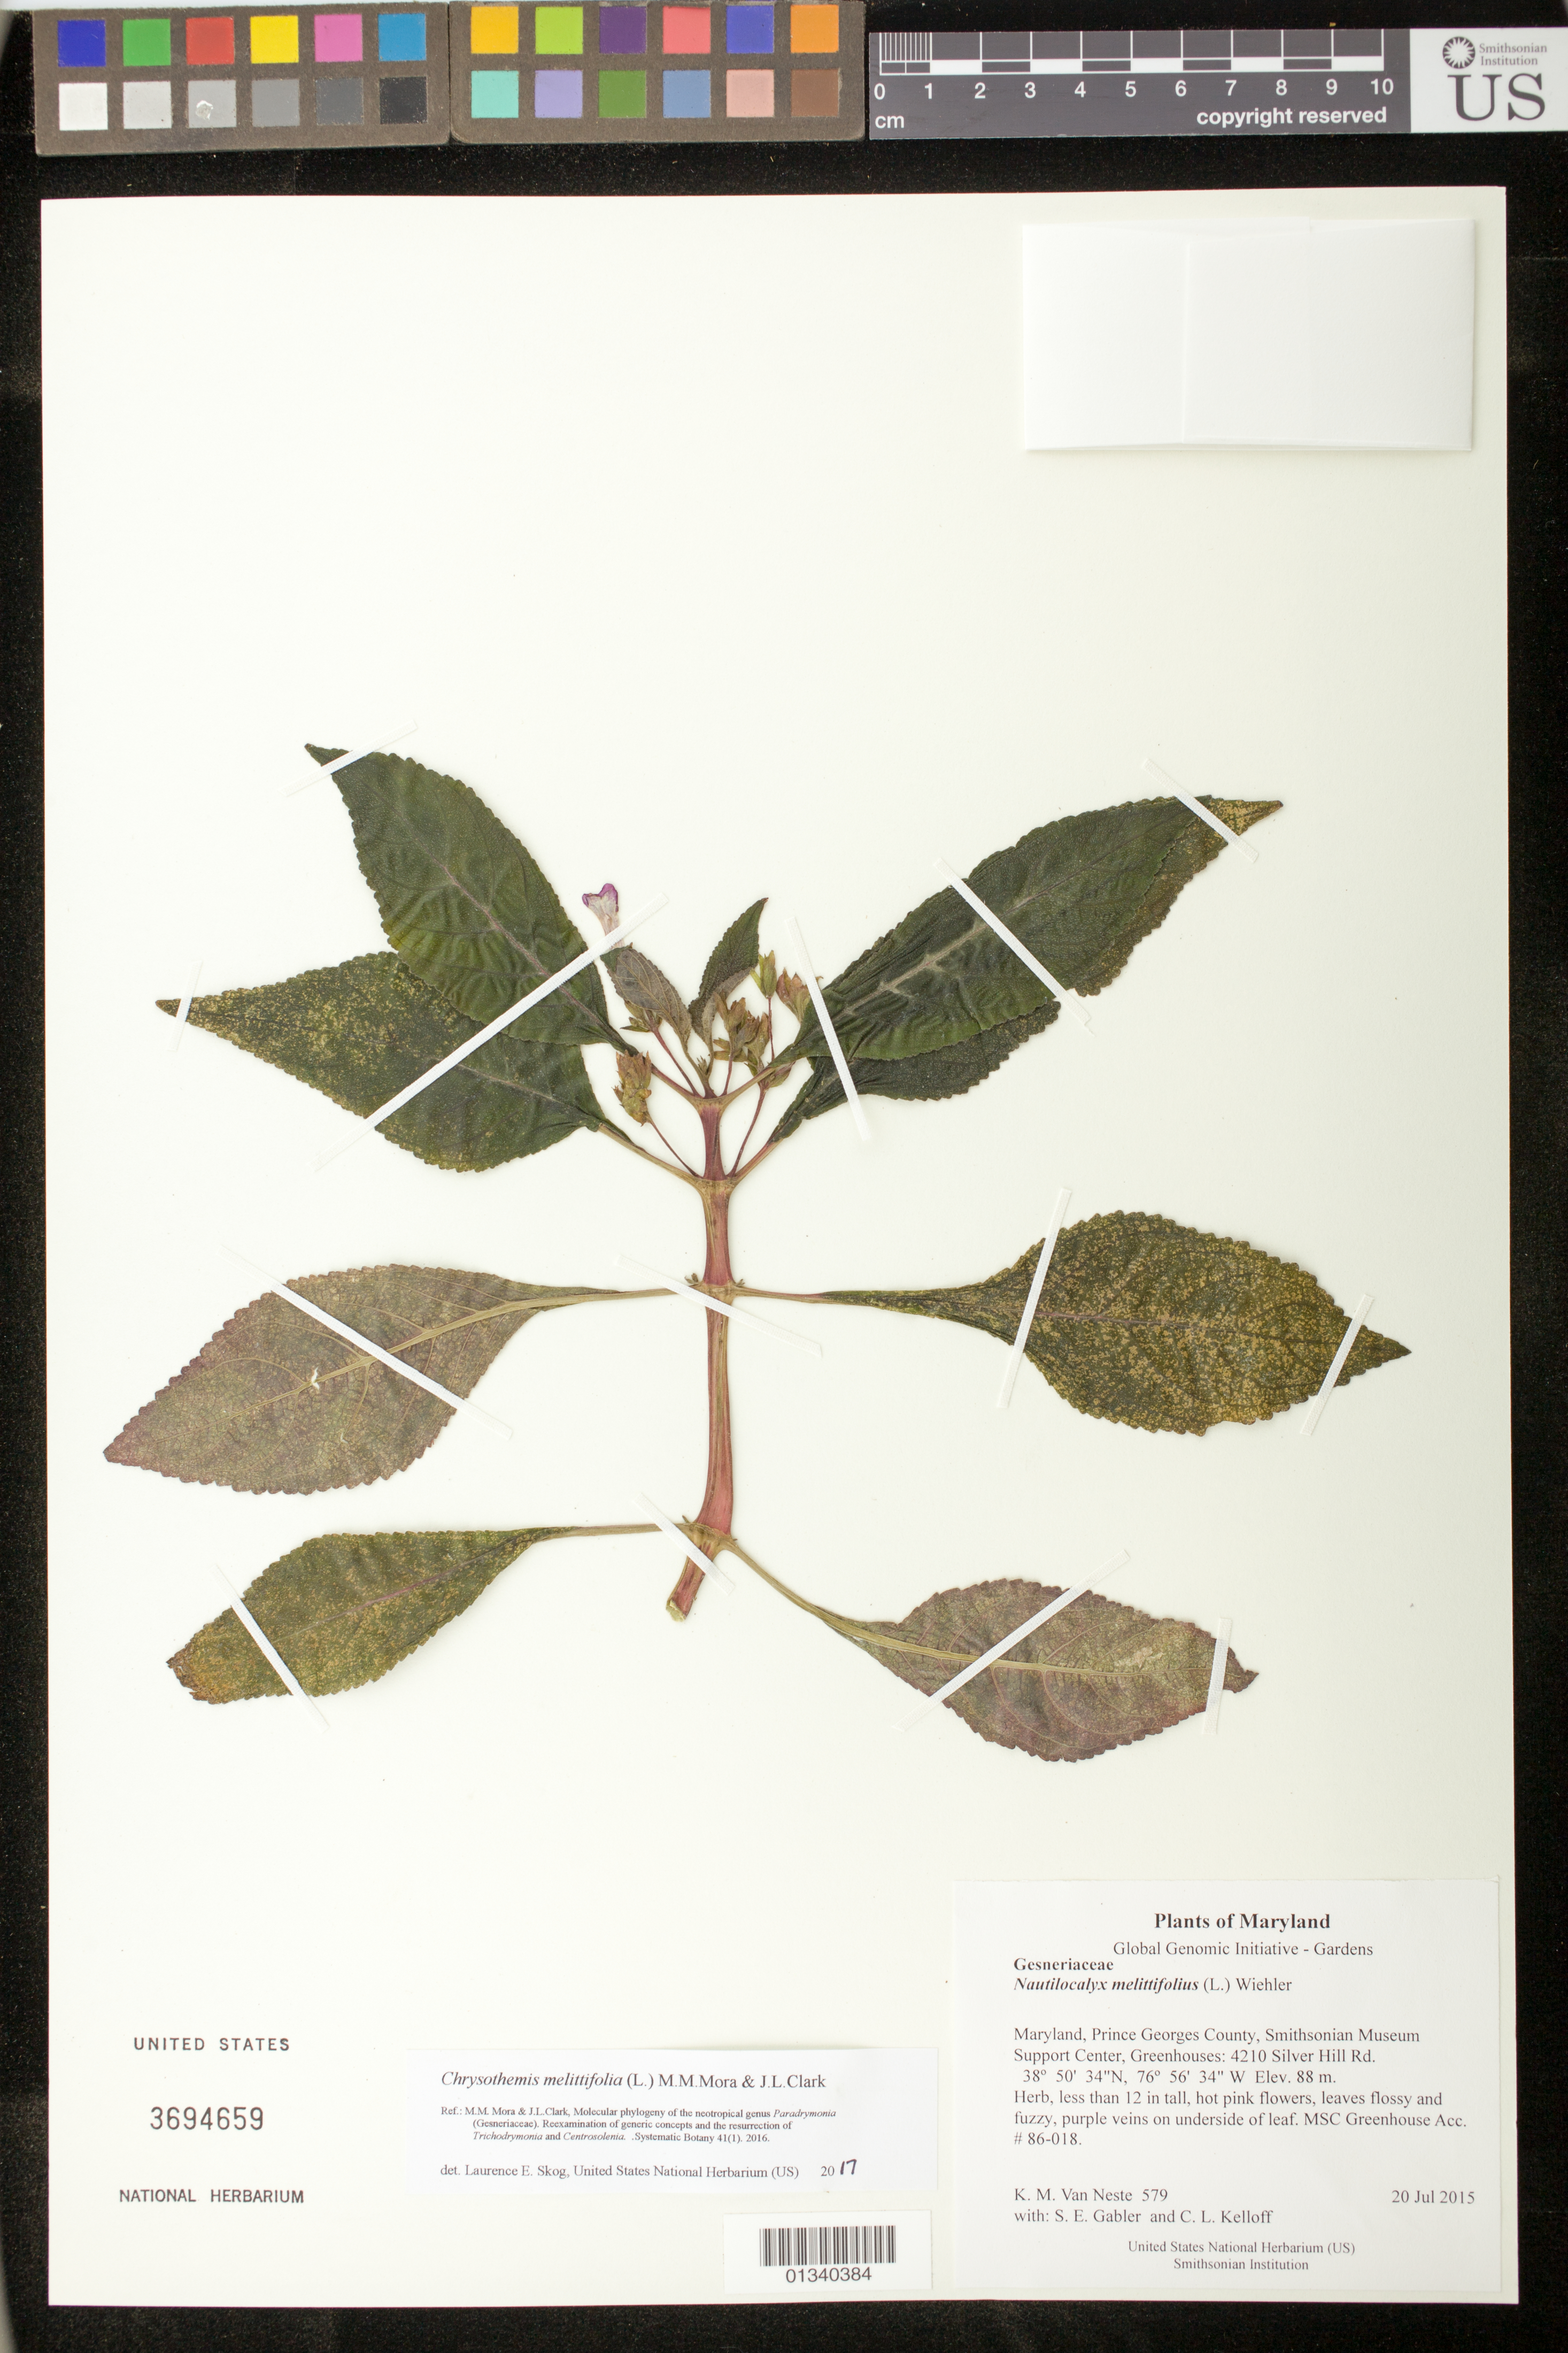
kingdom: Plantae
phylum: Tracheophyta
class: Magnoliopsida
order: Lamiales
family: Gesneriaceae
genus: Chrysothemis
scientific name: Chrysothemis melittifolia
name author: (L.) G. Don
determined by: Skog, Laurence E.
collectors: K. M. Van Neste, S. E. Gabler & C. L. Kelloff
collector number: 579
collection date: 2015-07-20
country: United States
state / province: Maryland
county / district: Prince George's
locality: Smithsonian Museum Support Center, Greenhouses: 4210 Silver Hill Rd, Suitland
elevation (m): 88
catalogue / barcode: US 3694659